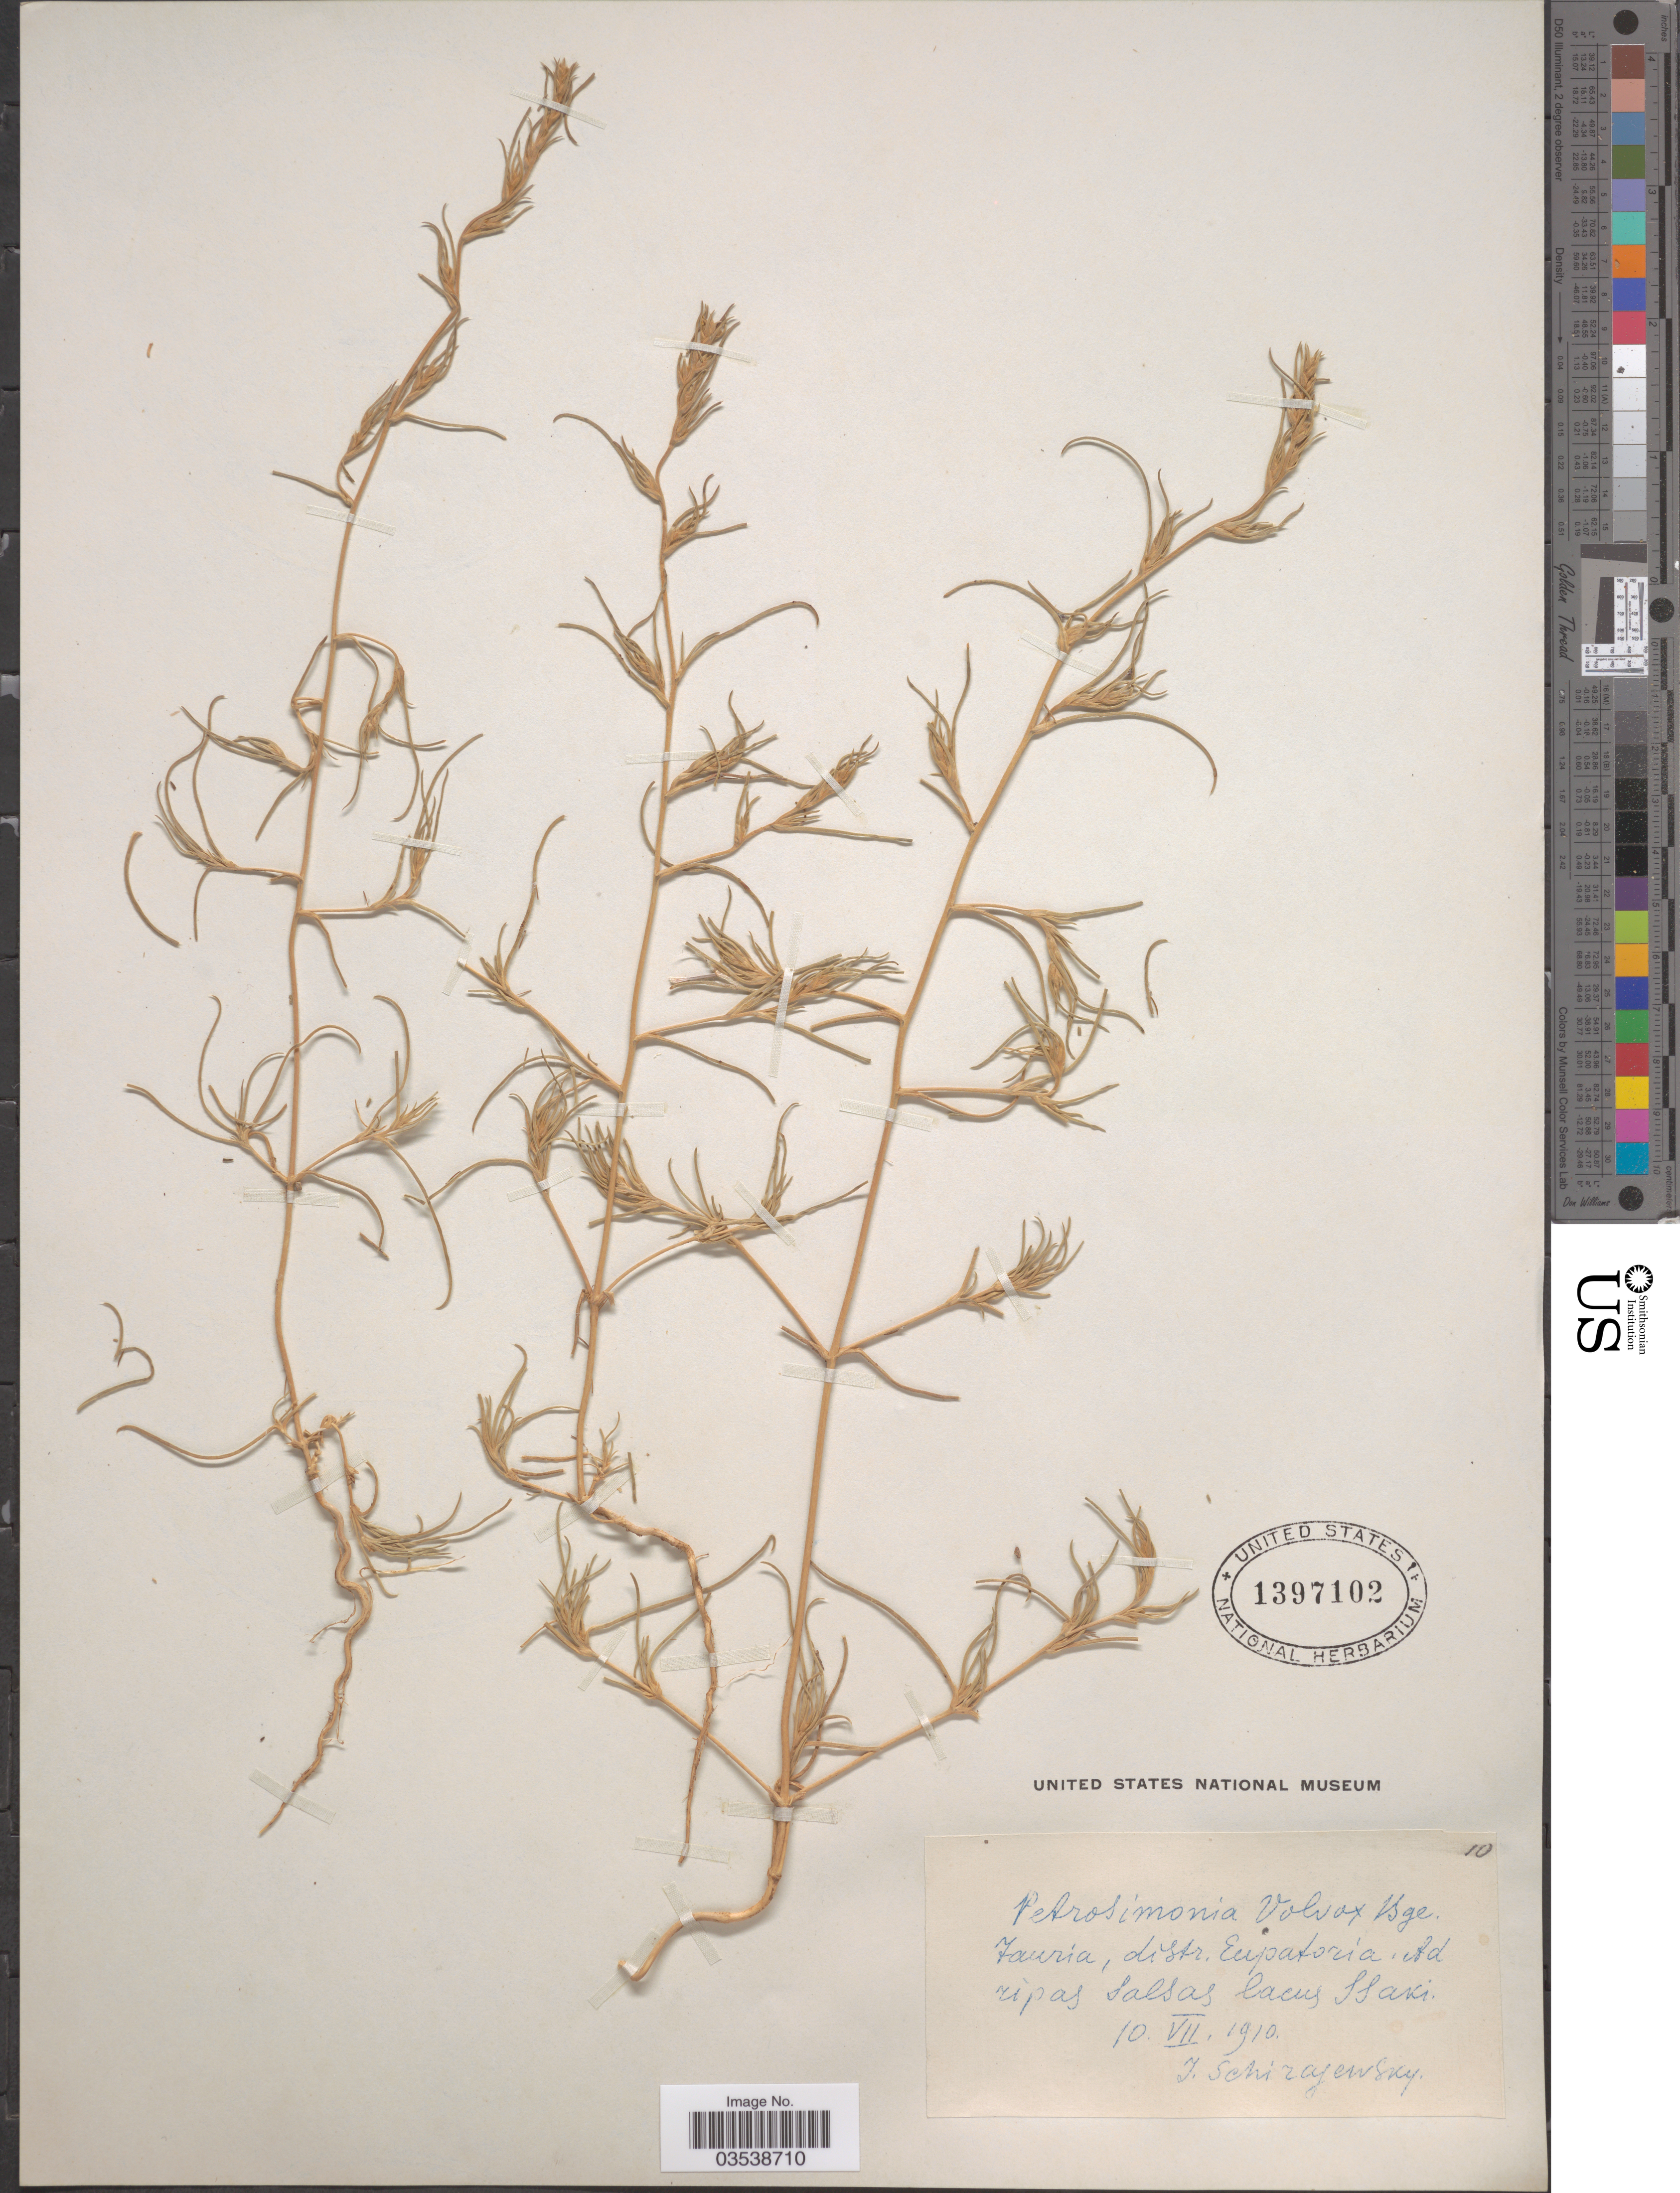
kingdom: Plantae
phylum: Tracheophyta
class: Magnoliopsida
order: Caryophyllales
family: Amaranthaceae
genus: Petrosimonia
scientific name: Petrosimonia volvox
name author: (Pall.) Bunge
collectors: I. Schirajewsky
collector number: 10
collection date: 1910-07-10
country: Ukraine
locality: Tauria, distr. Eupatoria. Ad ripas salsas lacus Ssaki.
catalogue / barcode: US 1397102